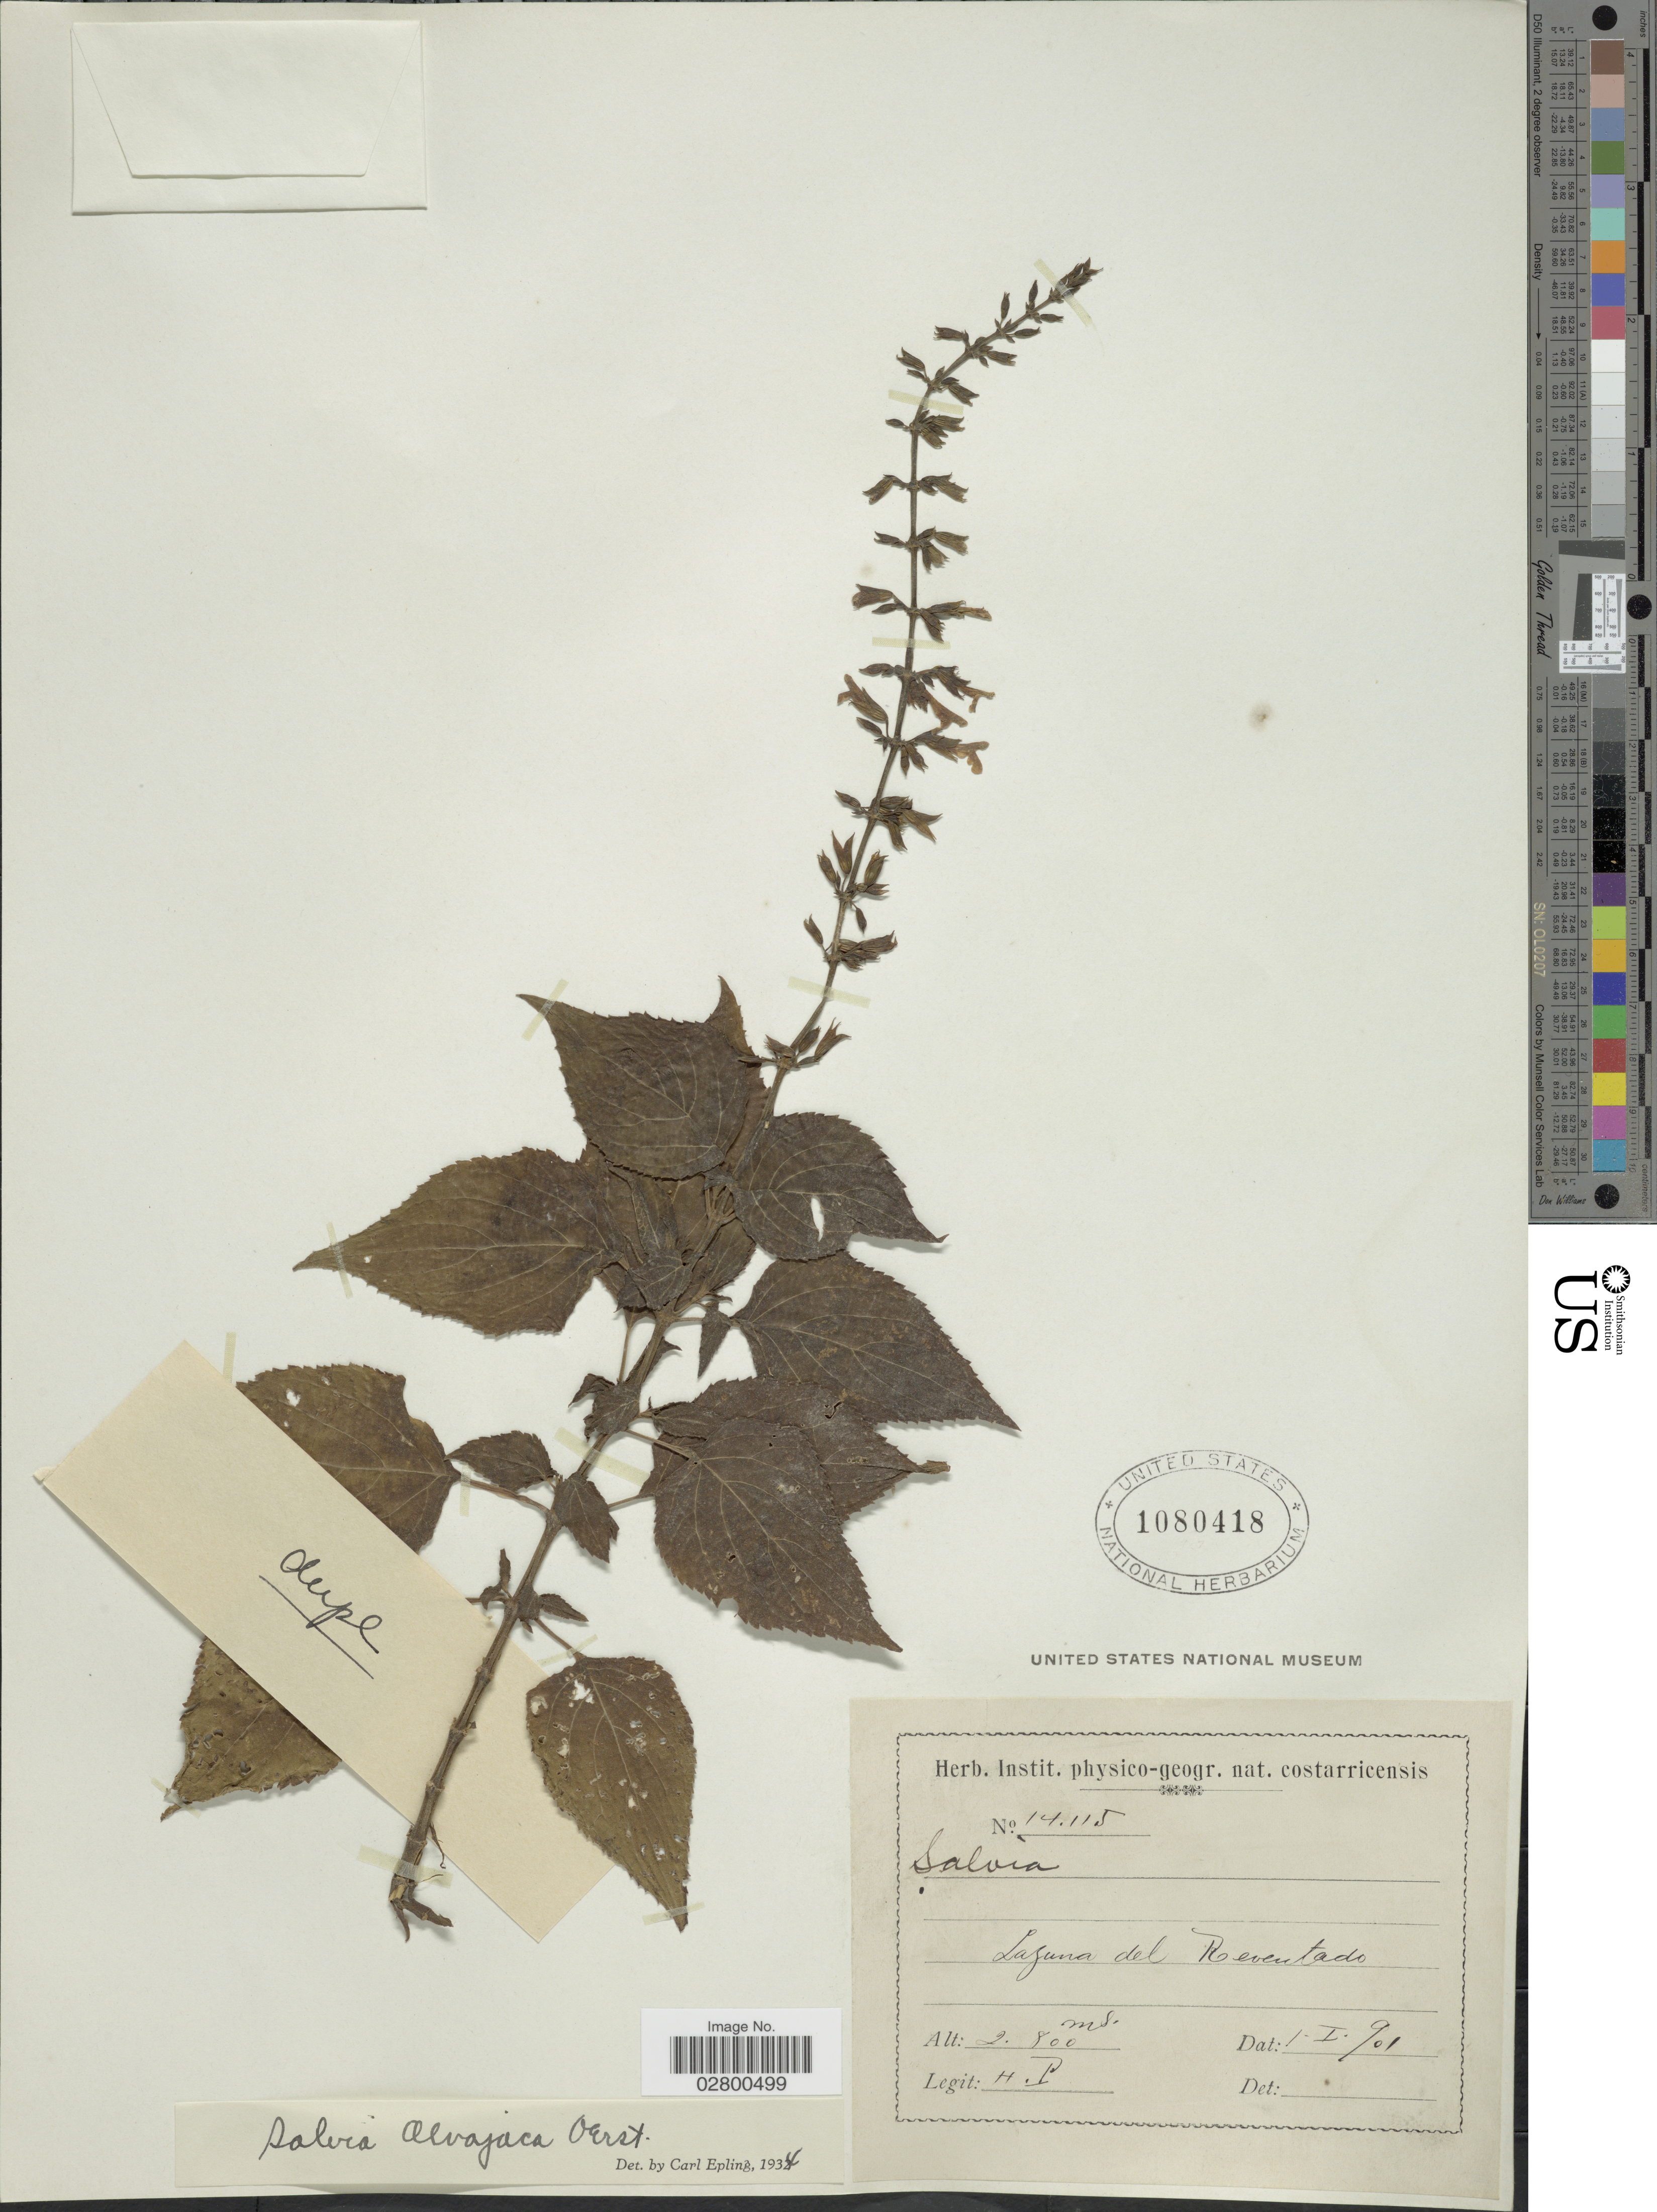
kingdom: Plantae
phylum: Tracheophyta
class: Magnoliopsida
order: Lamiales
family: Lamiaceae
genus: Salvia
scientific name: Salvia alvajaca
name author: Oerst.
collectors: H. P.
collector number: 14115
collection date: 1901-01-01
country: Costa Rica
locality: Laguna del Reventado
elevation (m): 2800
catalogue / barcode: US 1080418